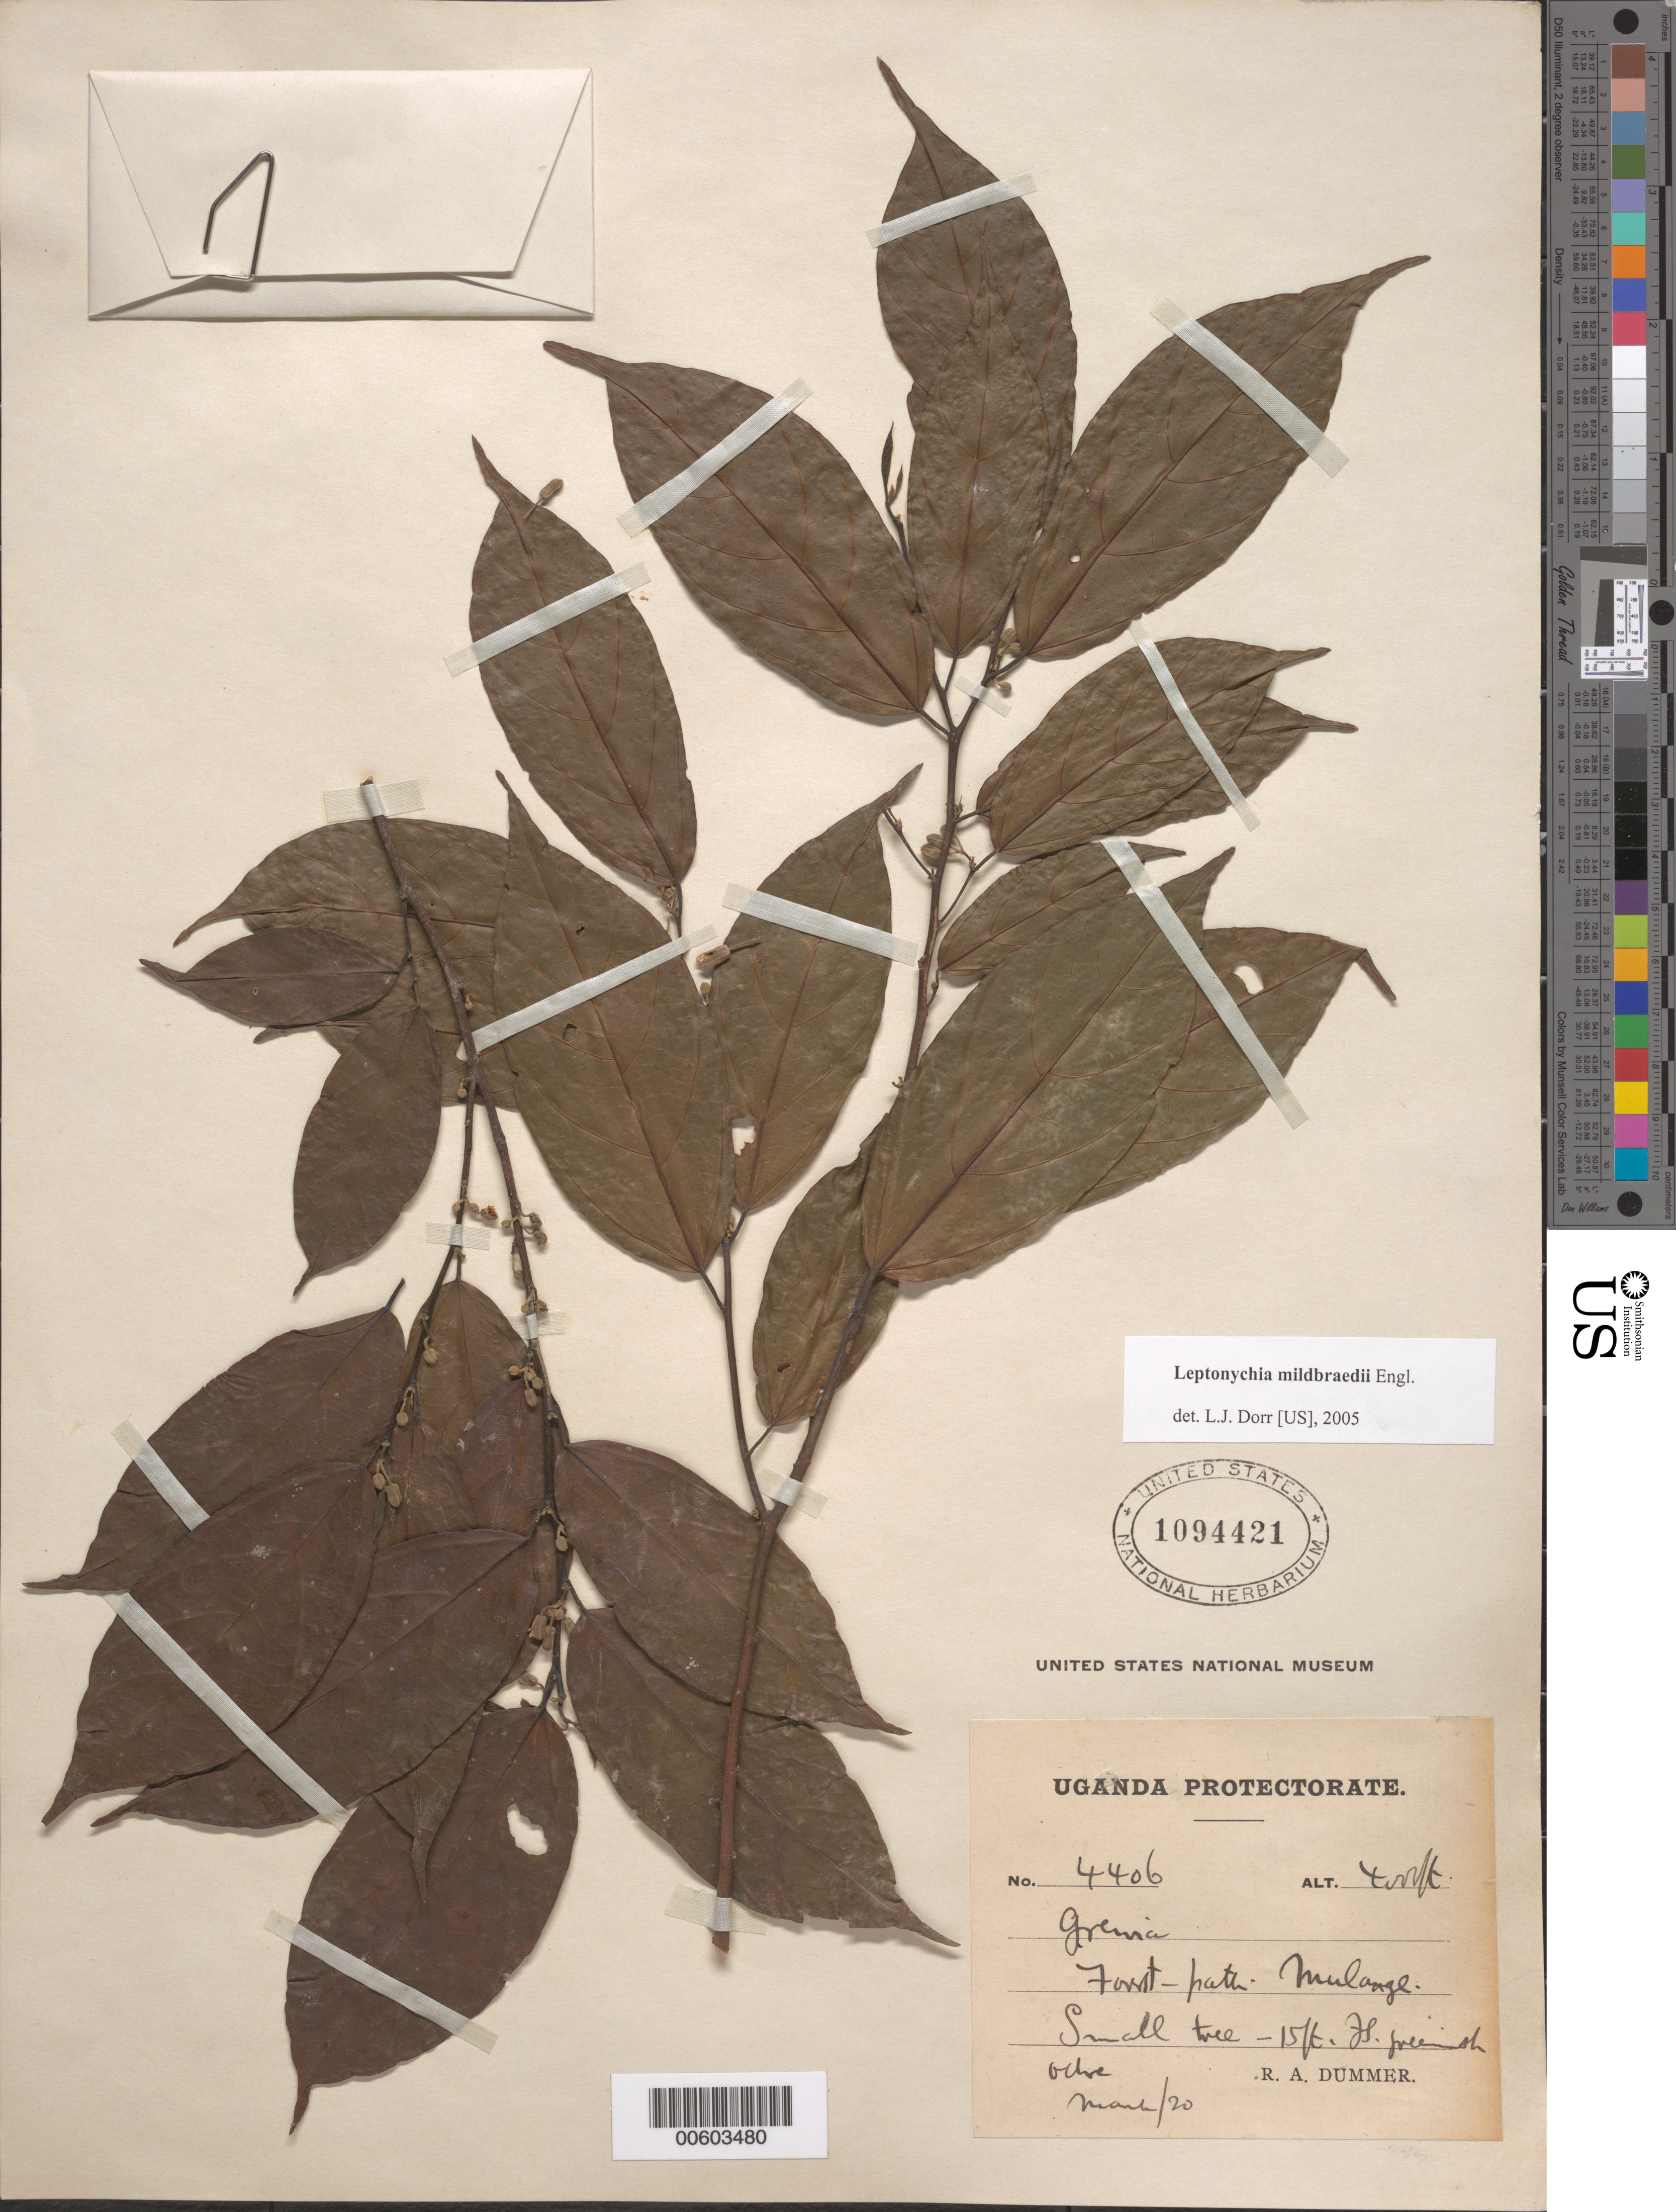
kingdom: Plantae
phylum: Tracheophyta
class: Magnoliopsida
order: Malvales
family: Malvaceae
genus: Leptonychia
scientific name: Leptonychia multiflora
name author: K. Schum.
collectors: R. Dümmer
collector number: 4406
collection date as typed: Mar 1920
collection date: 1920-03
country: Uganda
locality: Forest path Mulange [sic]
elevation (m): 1219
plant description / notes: K, US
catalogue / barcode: US 1094421